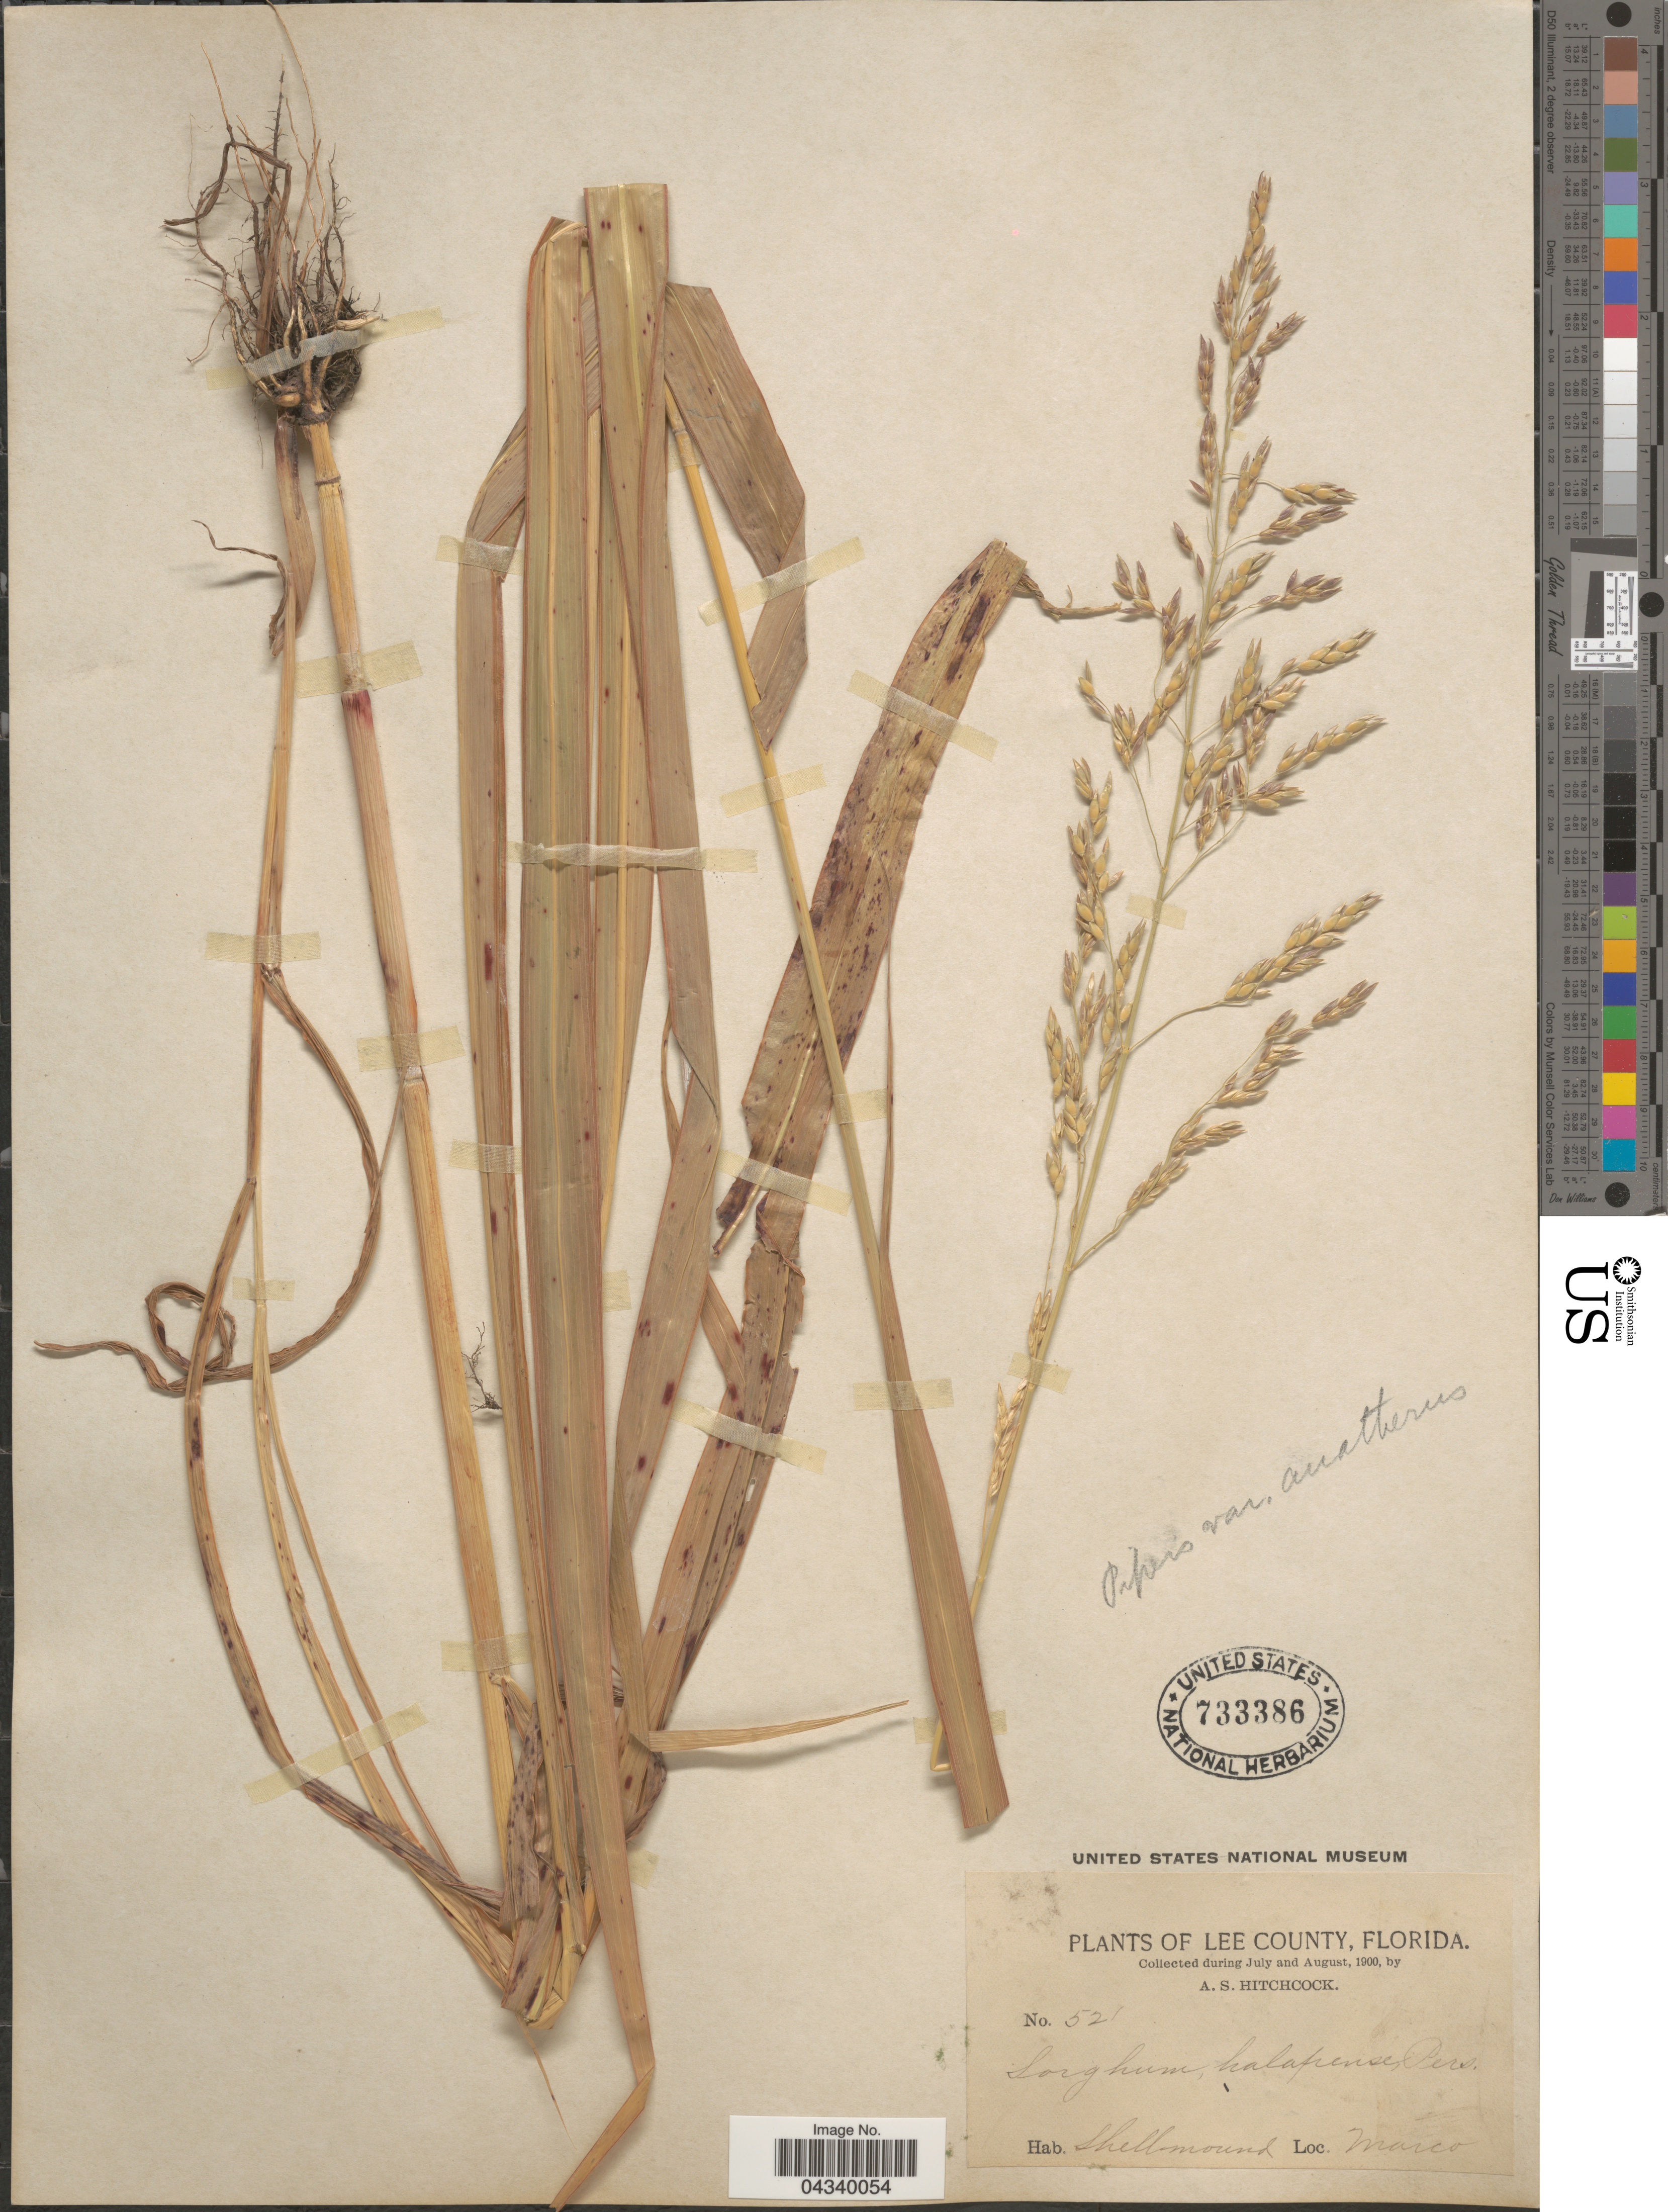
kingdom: Plantae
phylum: Tracheophyta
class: Liliopsida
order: Poales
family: Poaceae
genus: Sorghum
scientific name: Sorghum halepense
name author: (L.) Pers.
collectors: A. S. Hitchcock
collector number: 521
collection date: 1900-07/1900-08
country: United States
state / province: Florida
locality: Lee County. Shellmound. Marco.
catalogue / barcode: US 733386